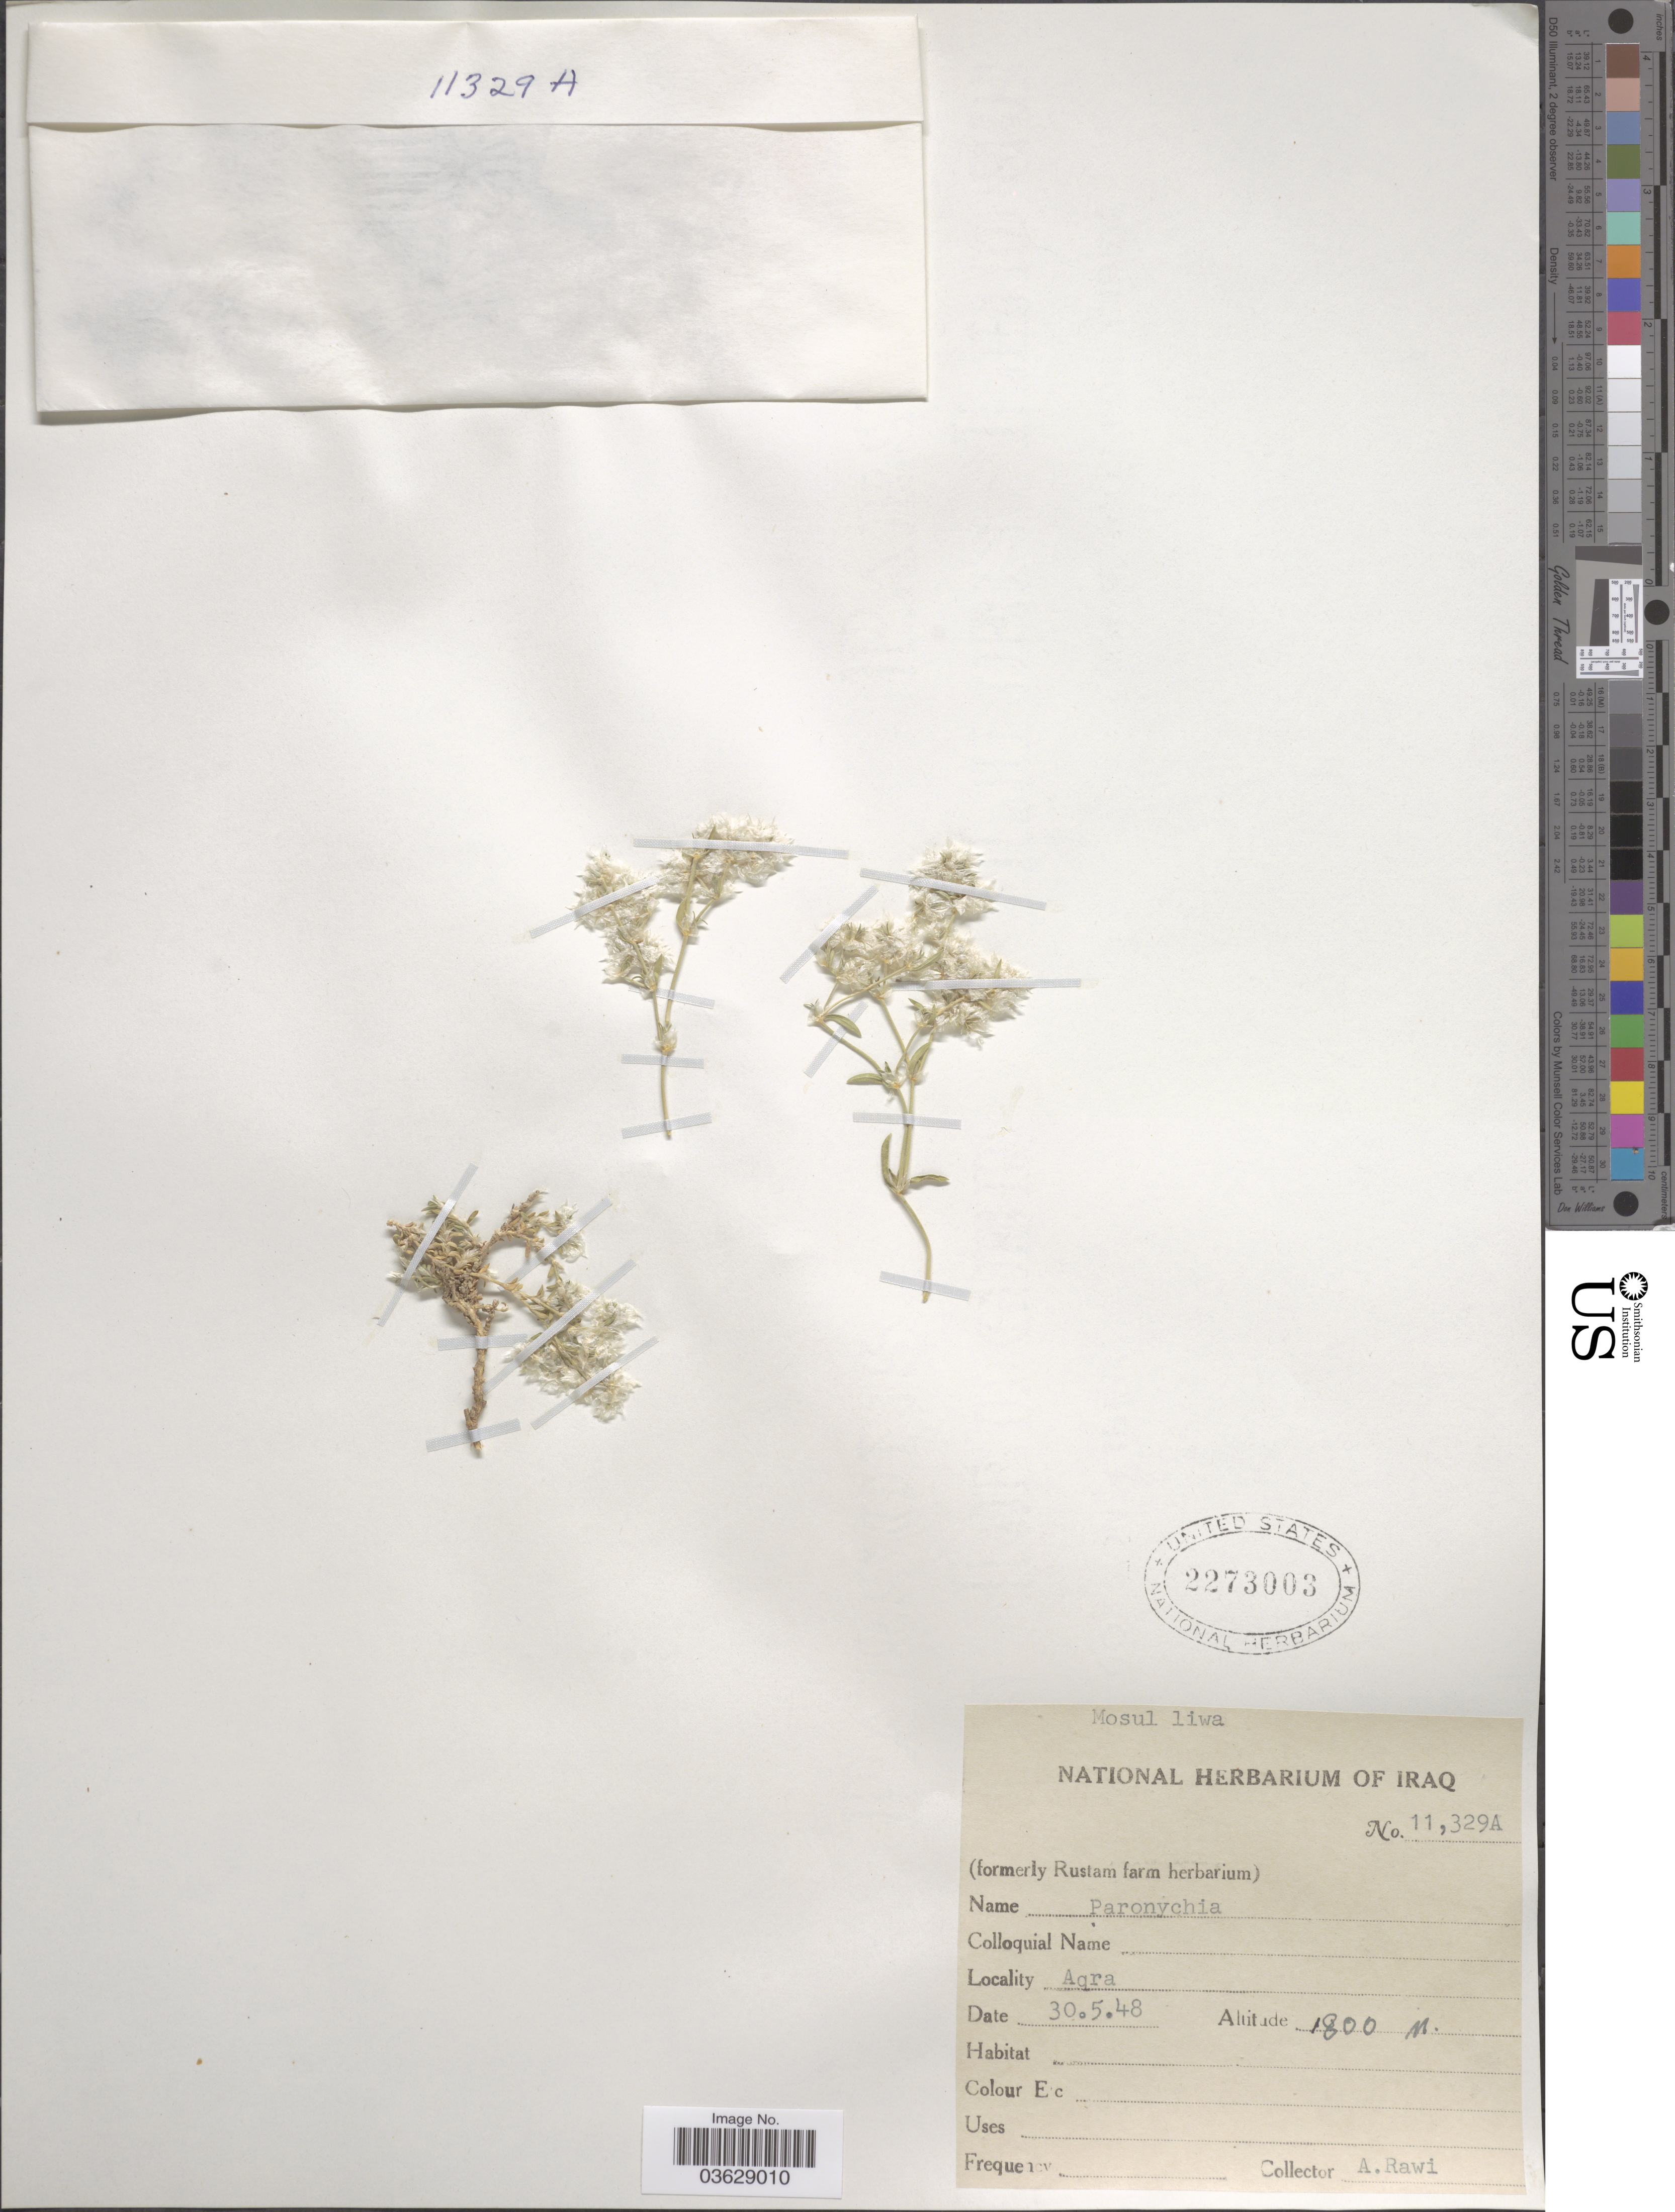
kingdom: Plantae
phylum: Tracheophyta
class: Magnoliopsida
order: Caryophyllales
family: Caryophyllaceae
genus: Paronychia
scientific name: Paronychia sp.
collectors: A. Rawi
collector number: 11329A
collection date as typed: Transcribed d/m/y: 30/5/48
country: Iraq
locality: Agra. Mosul liwa.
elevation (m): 1800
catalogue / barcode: US 2273003